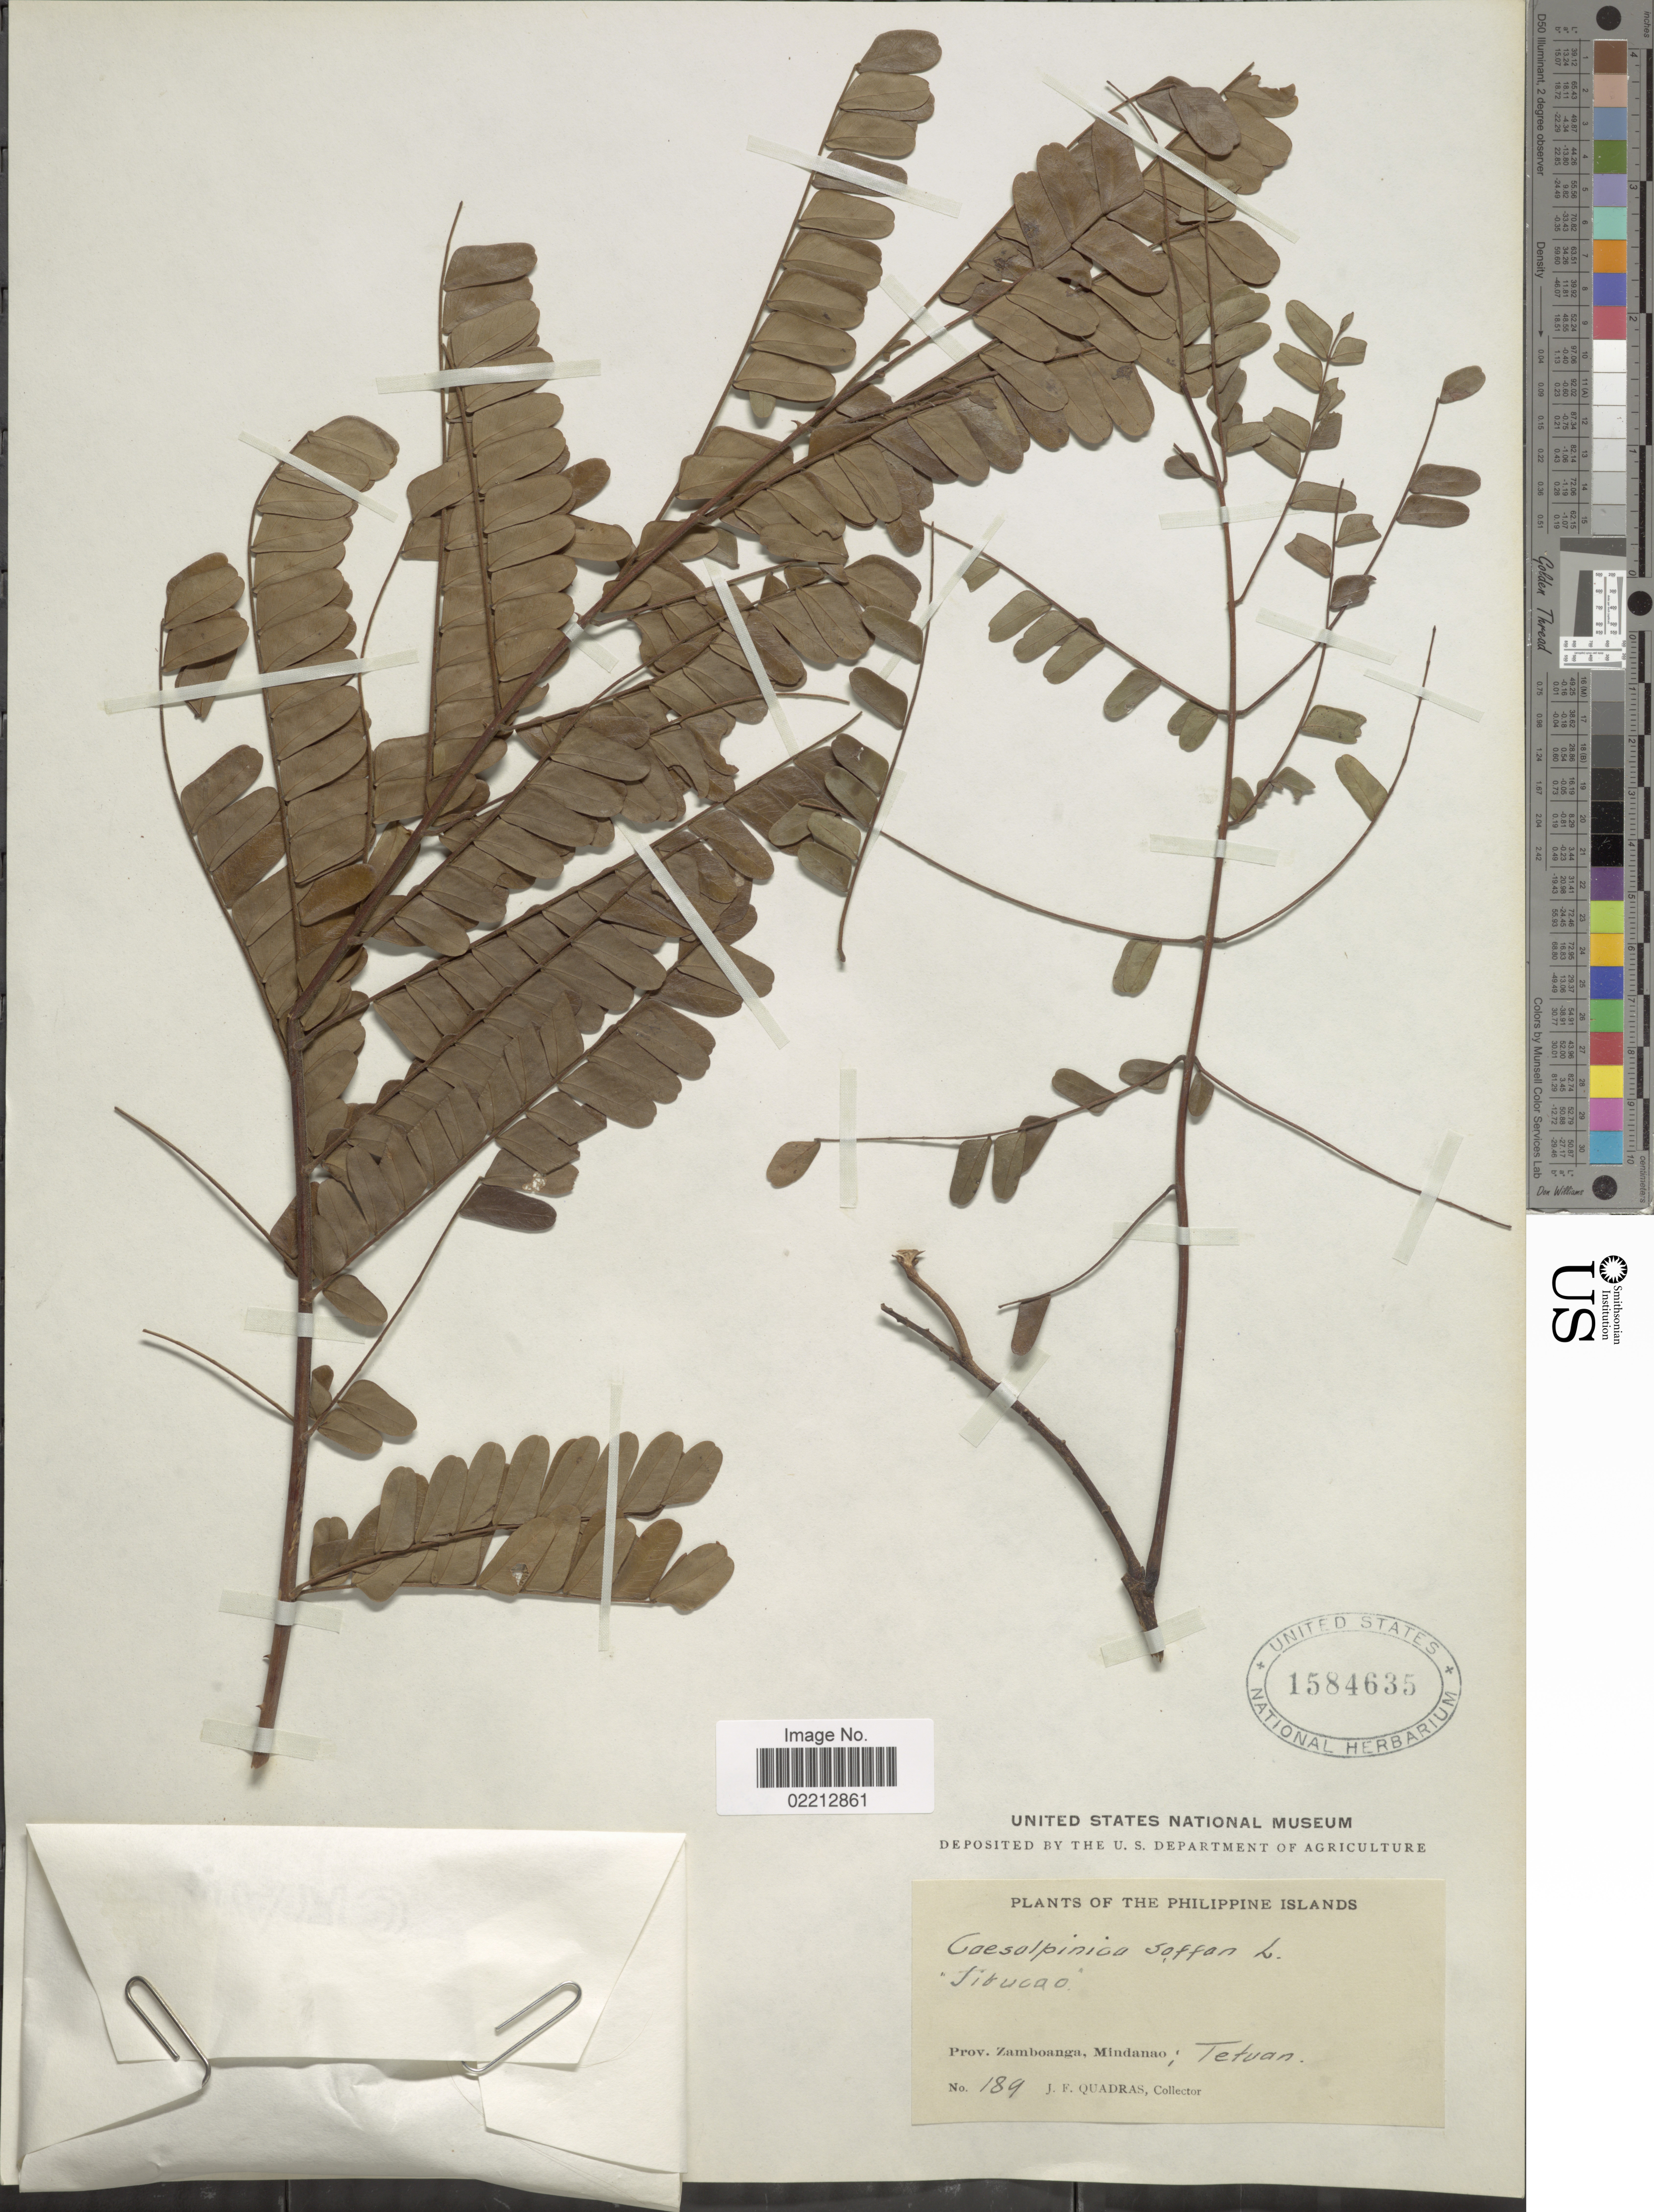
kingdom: Plantae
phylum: Tracheophyta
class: Magnoliopsida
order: Fabales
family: Fabaceae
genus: Biancaea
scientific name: Biancaea sappan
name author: (L.) Tod.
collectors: J. Quadras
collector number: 189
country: Philippines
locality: Prov. Zamboanga, Mindanao, Tetuan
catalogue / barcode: US 1584635